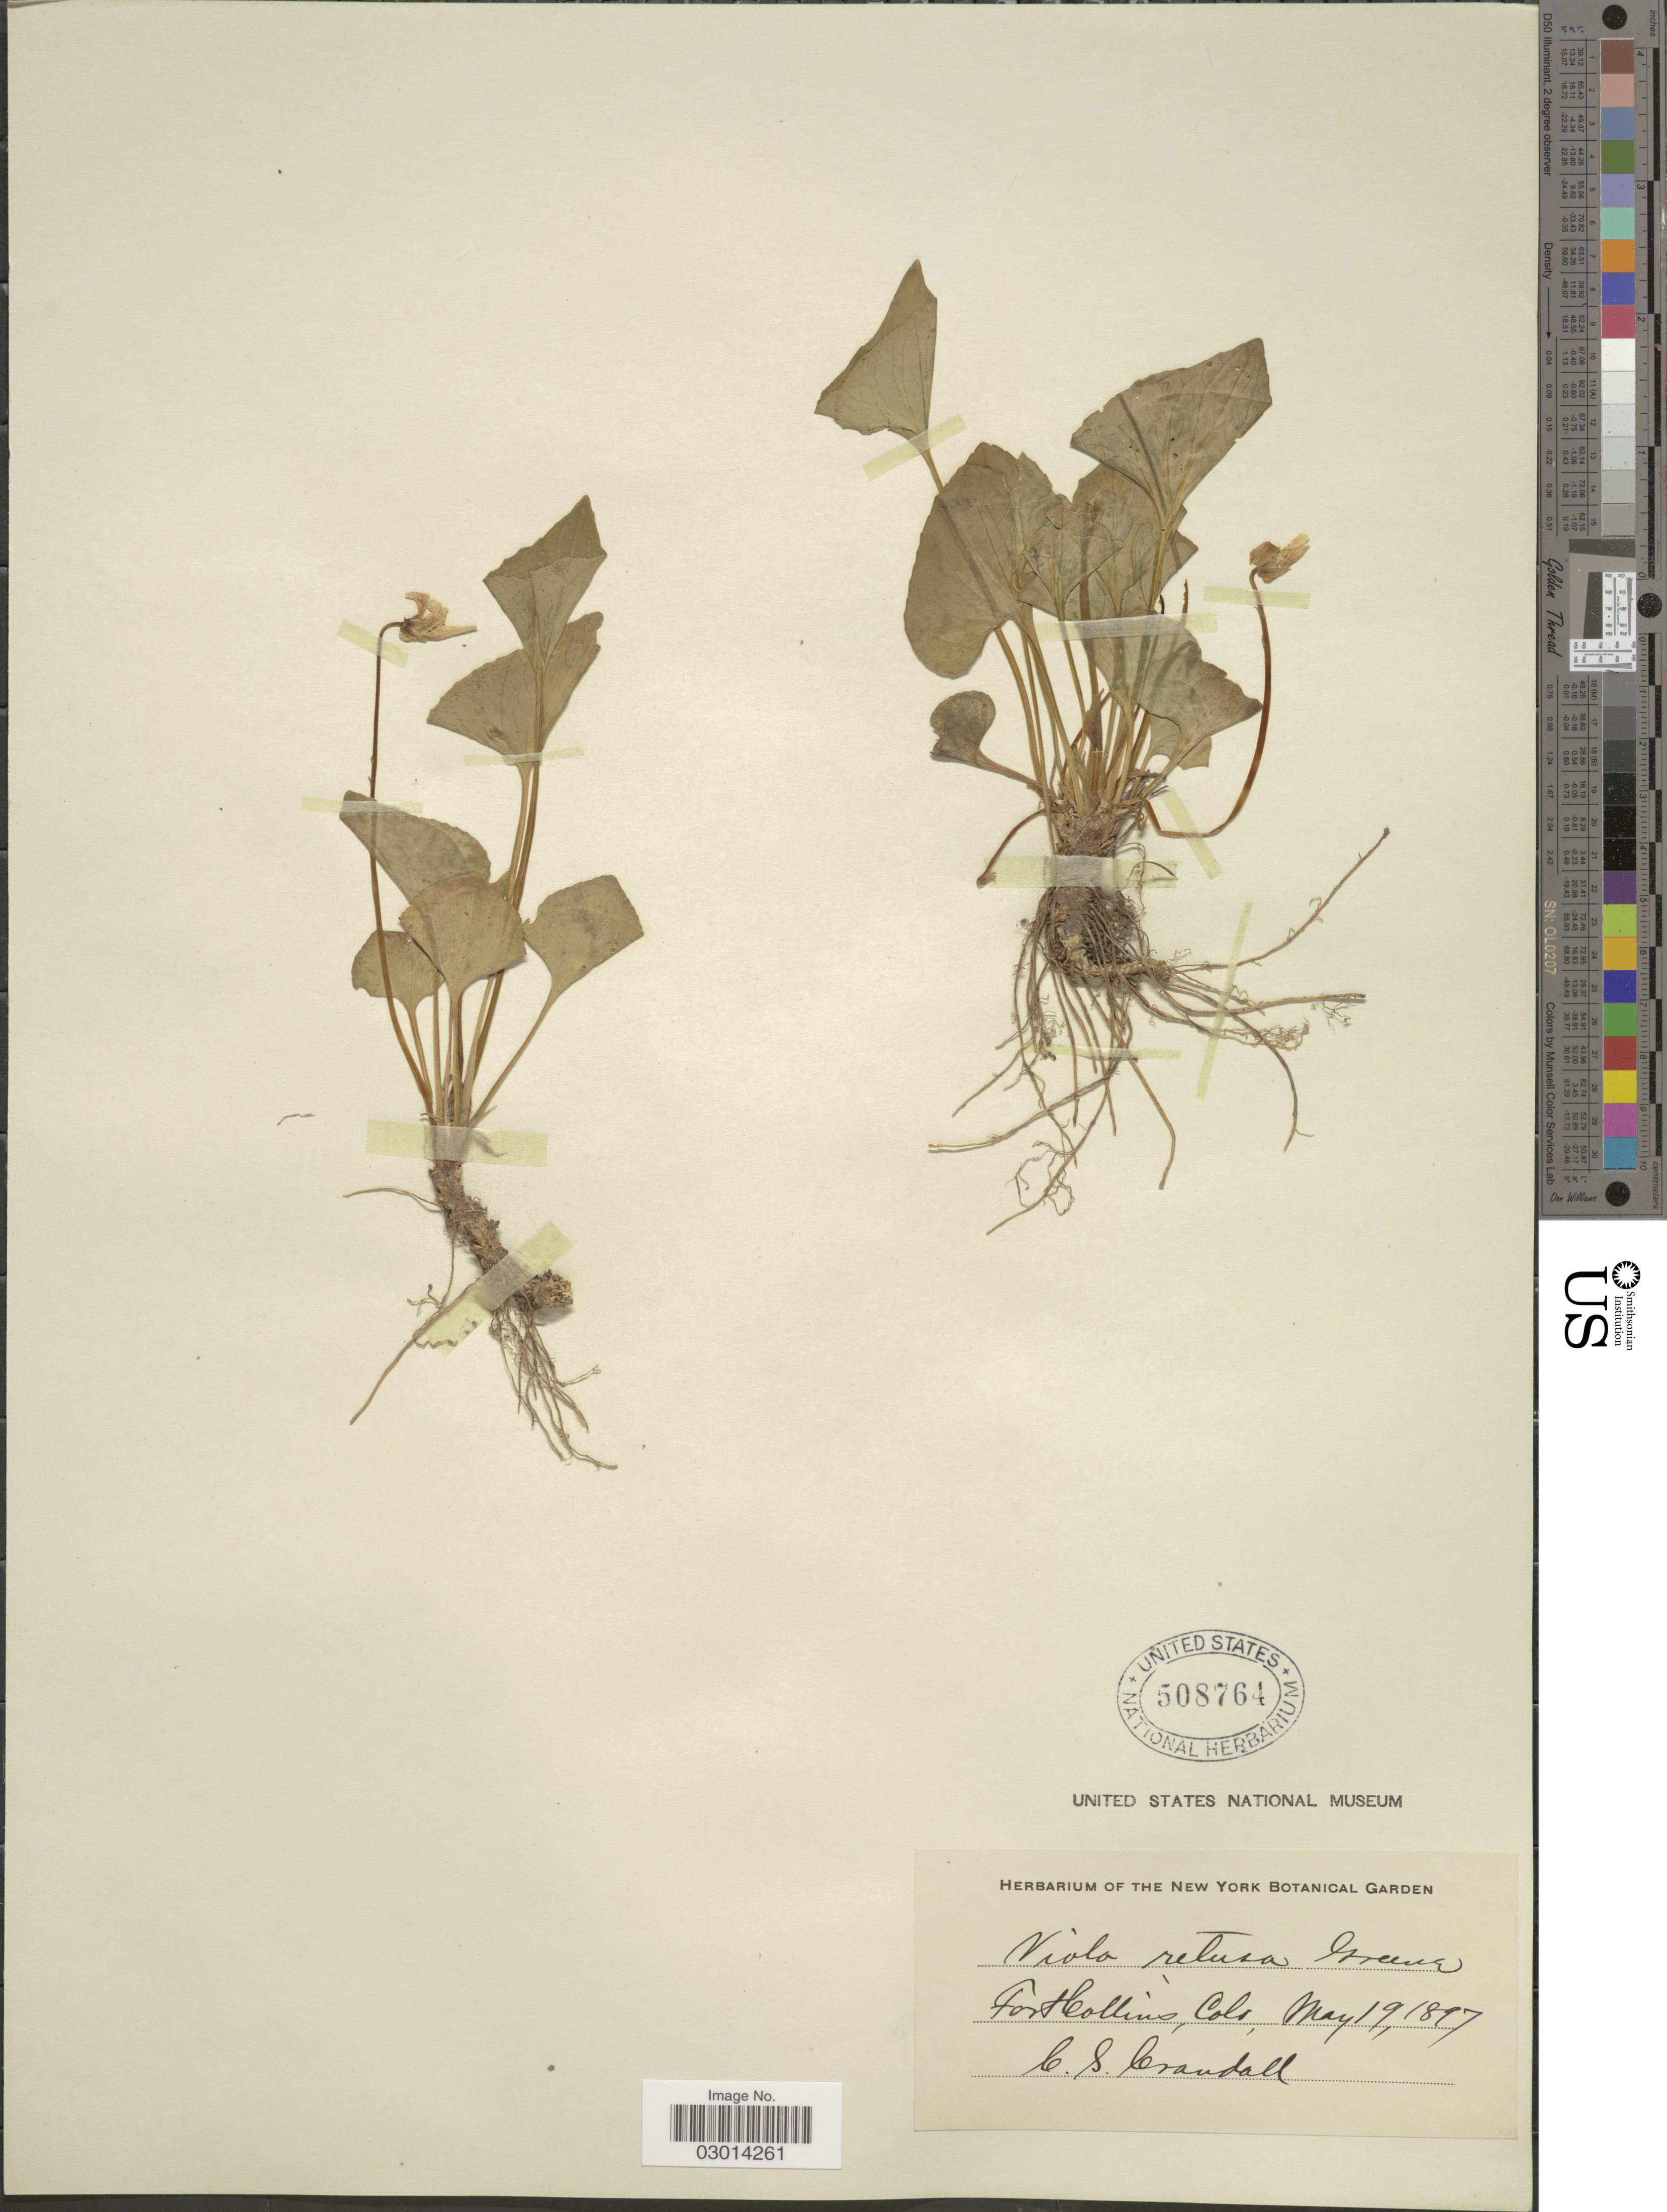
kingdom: Plantae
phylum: Tracheophyta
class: Magnoliopsida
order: Malpighiales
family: Violaceae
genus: Viola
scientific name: Viola retusa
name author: Greene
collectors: C. Crandall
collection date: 1897-05-19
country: United States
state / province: Colorado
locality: Fort Collins, Colo.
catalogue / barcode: US 508764